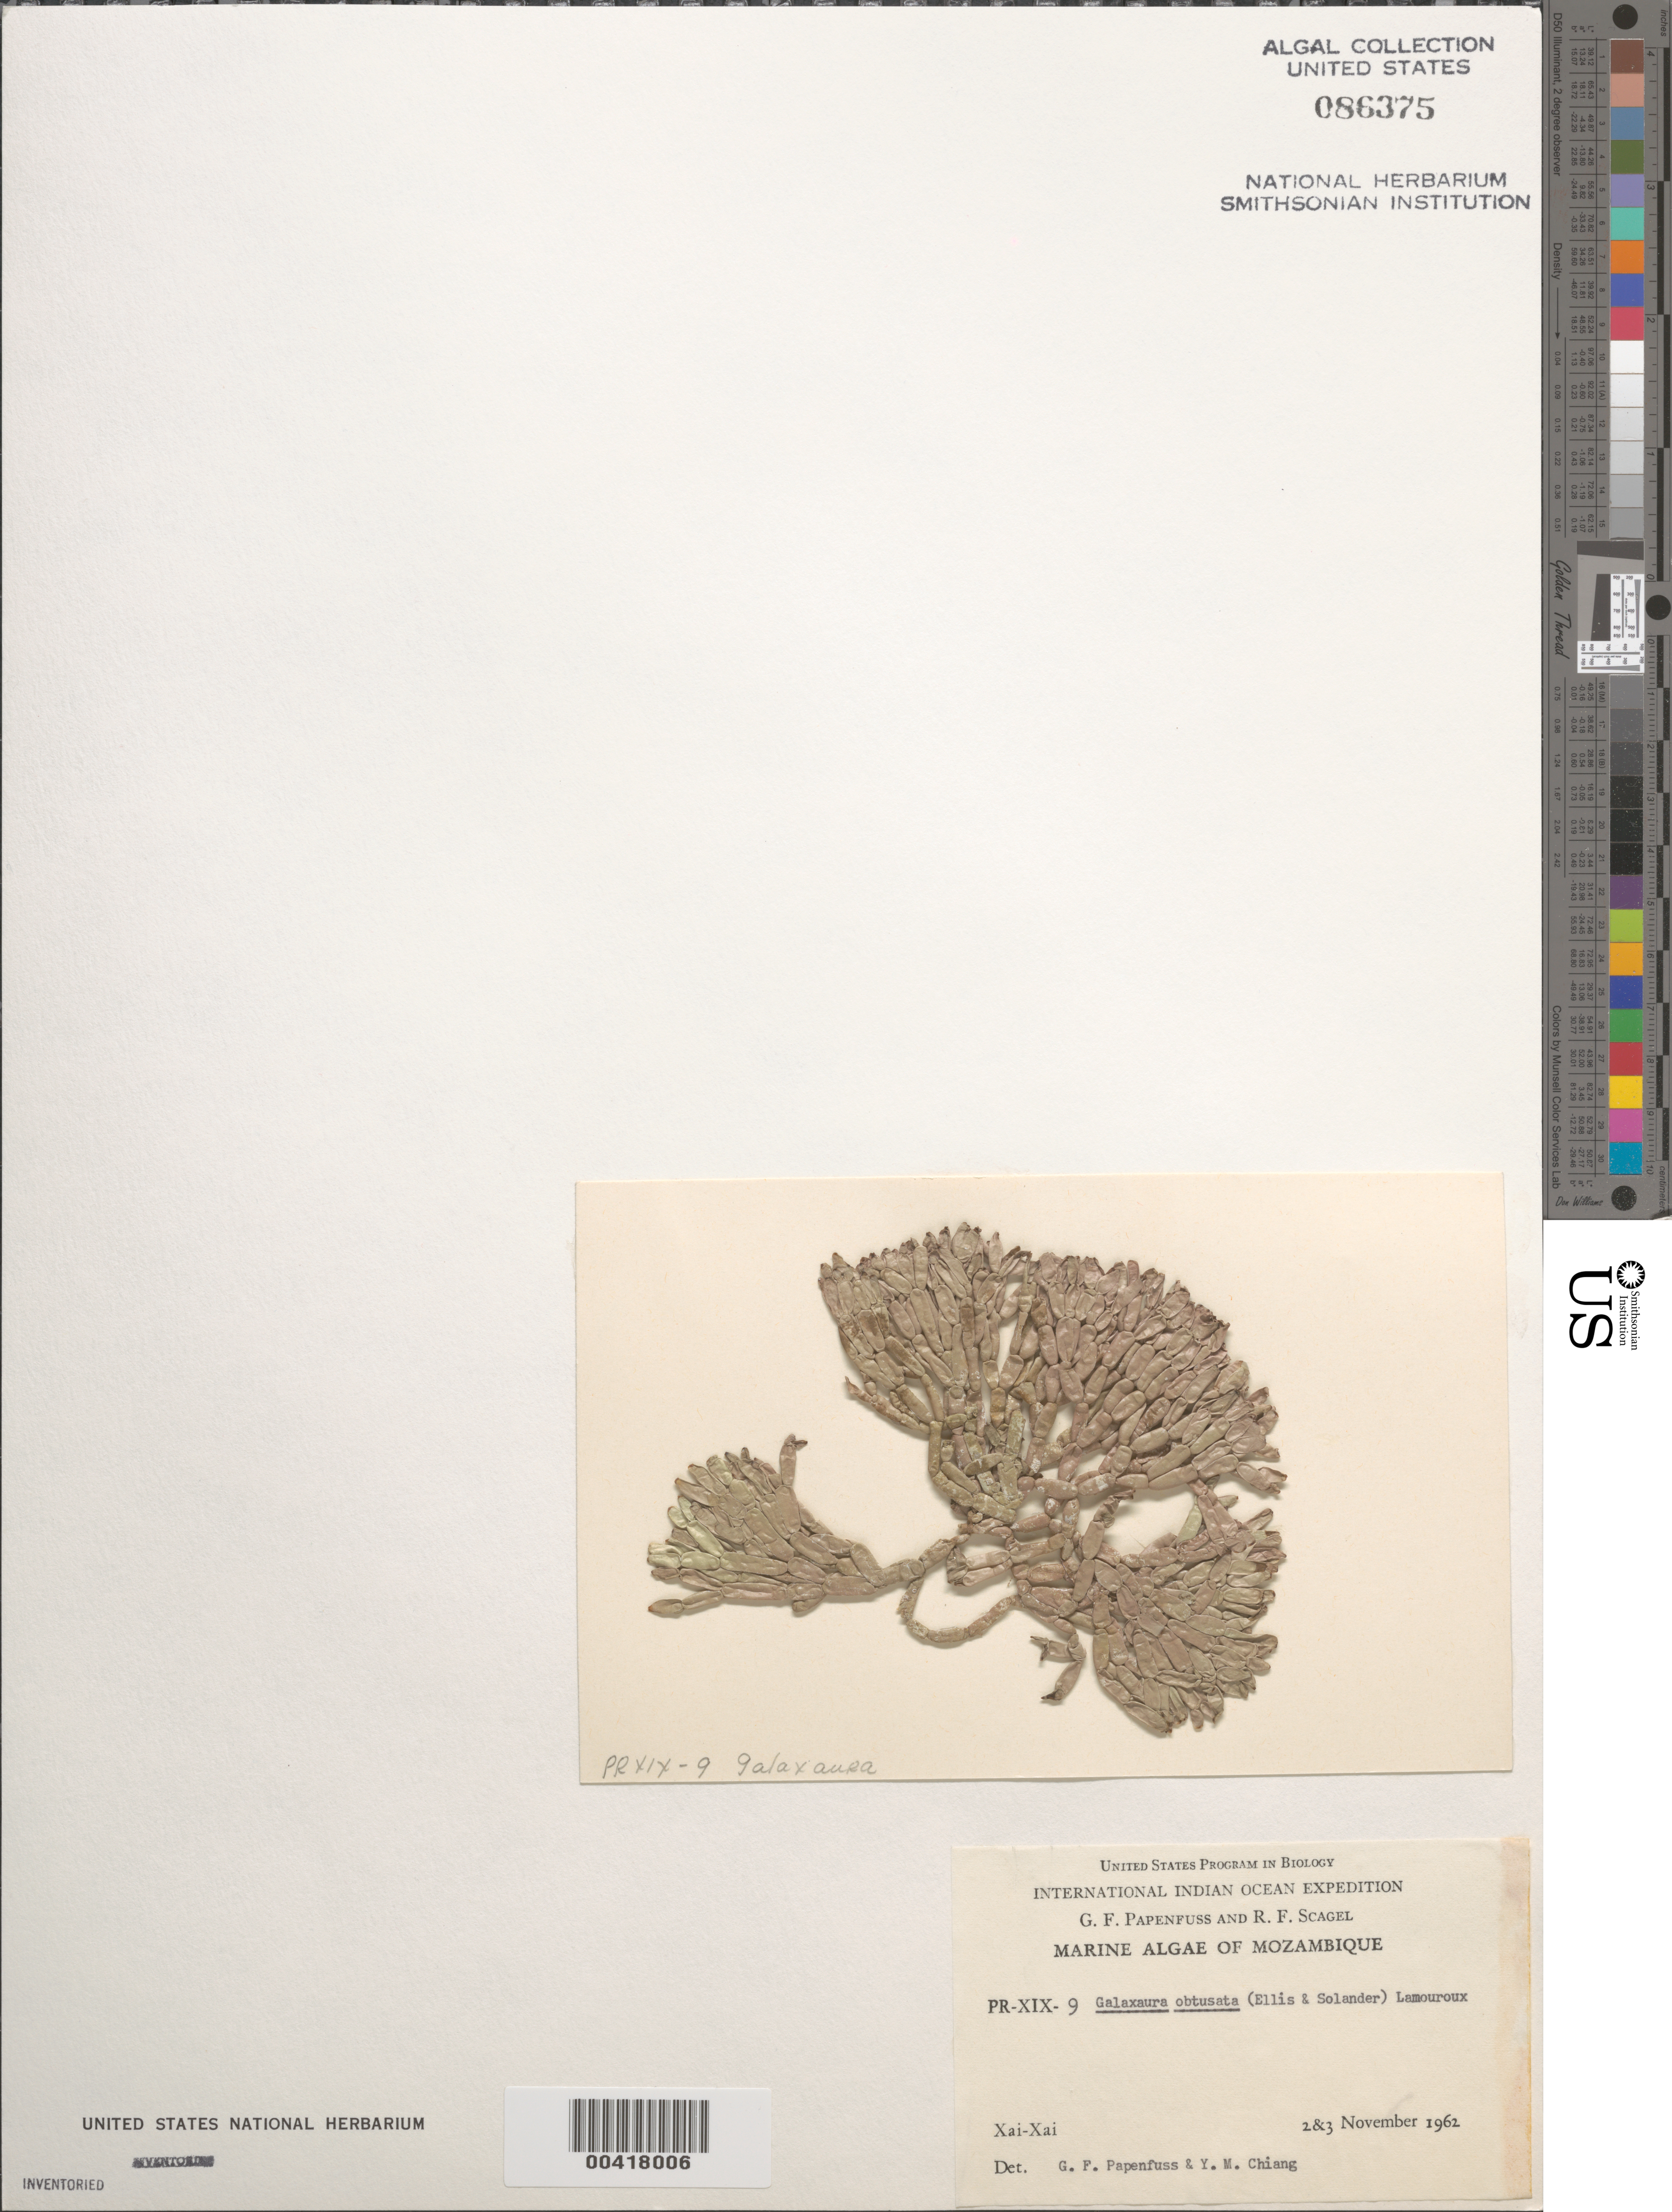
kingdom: Plantae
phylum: Rhodophyta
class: Florideophyceae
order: Nemaliales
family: Galaxauraceae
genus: Dichotomaria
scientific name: Dichotomaria obtusata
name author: (Ellis & Sol.) Lam.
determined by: Algae name updating Project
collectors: G. Papenfuss & R. F. Scagel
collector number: PR-XIX-9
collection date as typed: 02 Nov 1962 and 03 Nov 1962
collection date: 1962-11-02,1962-11-03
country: Mozambique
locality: Xai-Xai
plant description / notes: International Indian Ocean Expedition, 1962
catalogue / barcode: US 86375